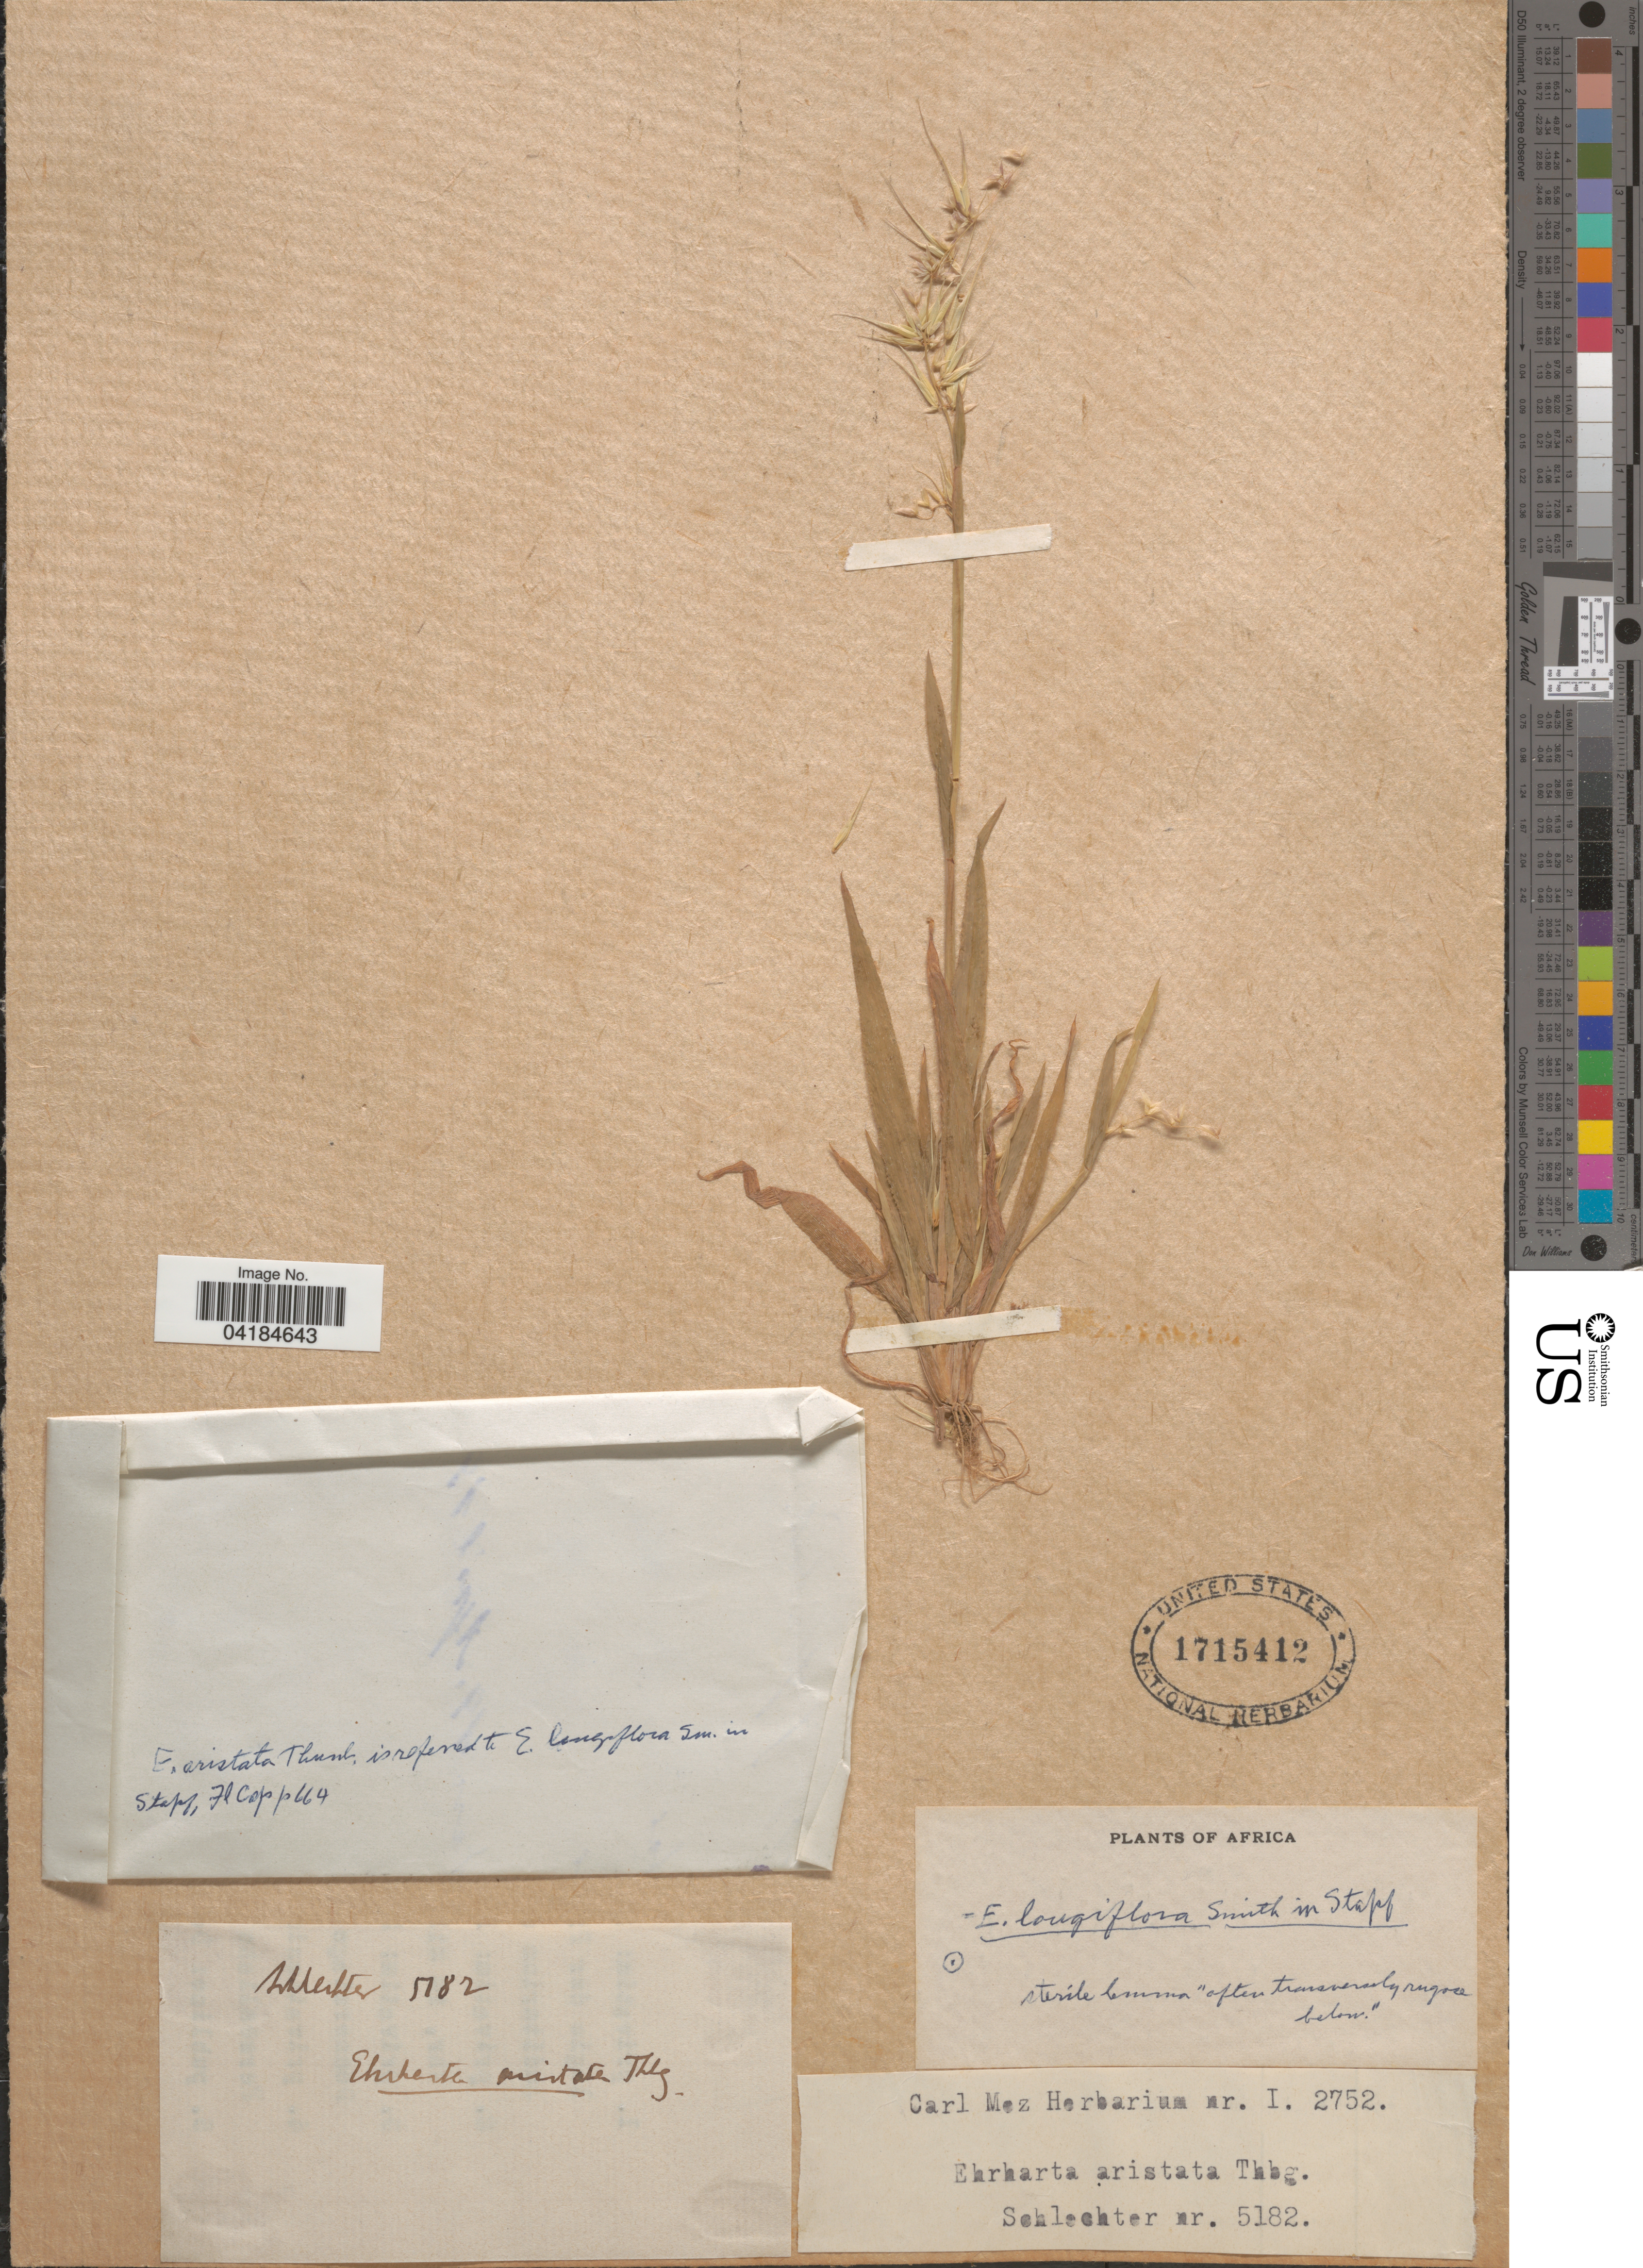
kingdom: Plantae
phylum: Tracheophyta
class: Liliopsida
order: Poales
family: Poaceae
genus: Ehrharta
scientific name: Ehrharta longiflora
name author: Sm.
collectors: Schlechter, --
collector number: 5182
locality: Africa.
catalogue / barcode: US 1715412